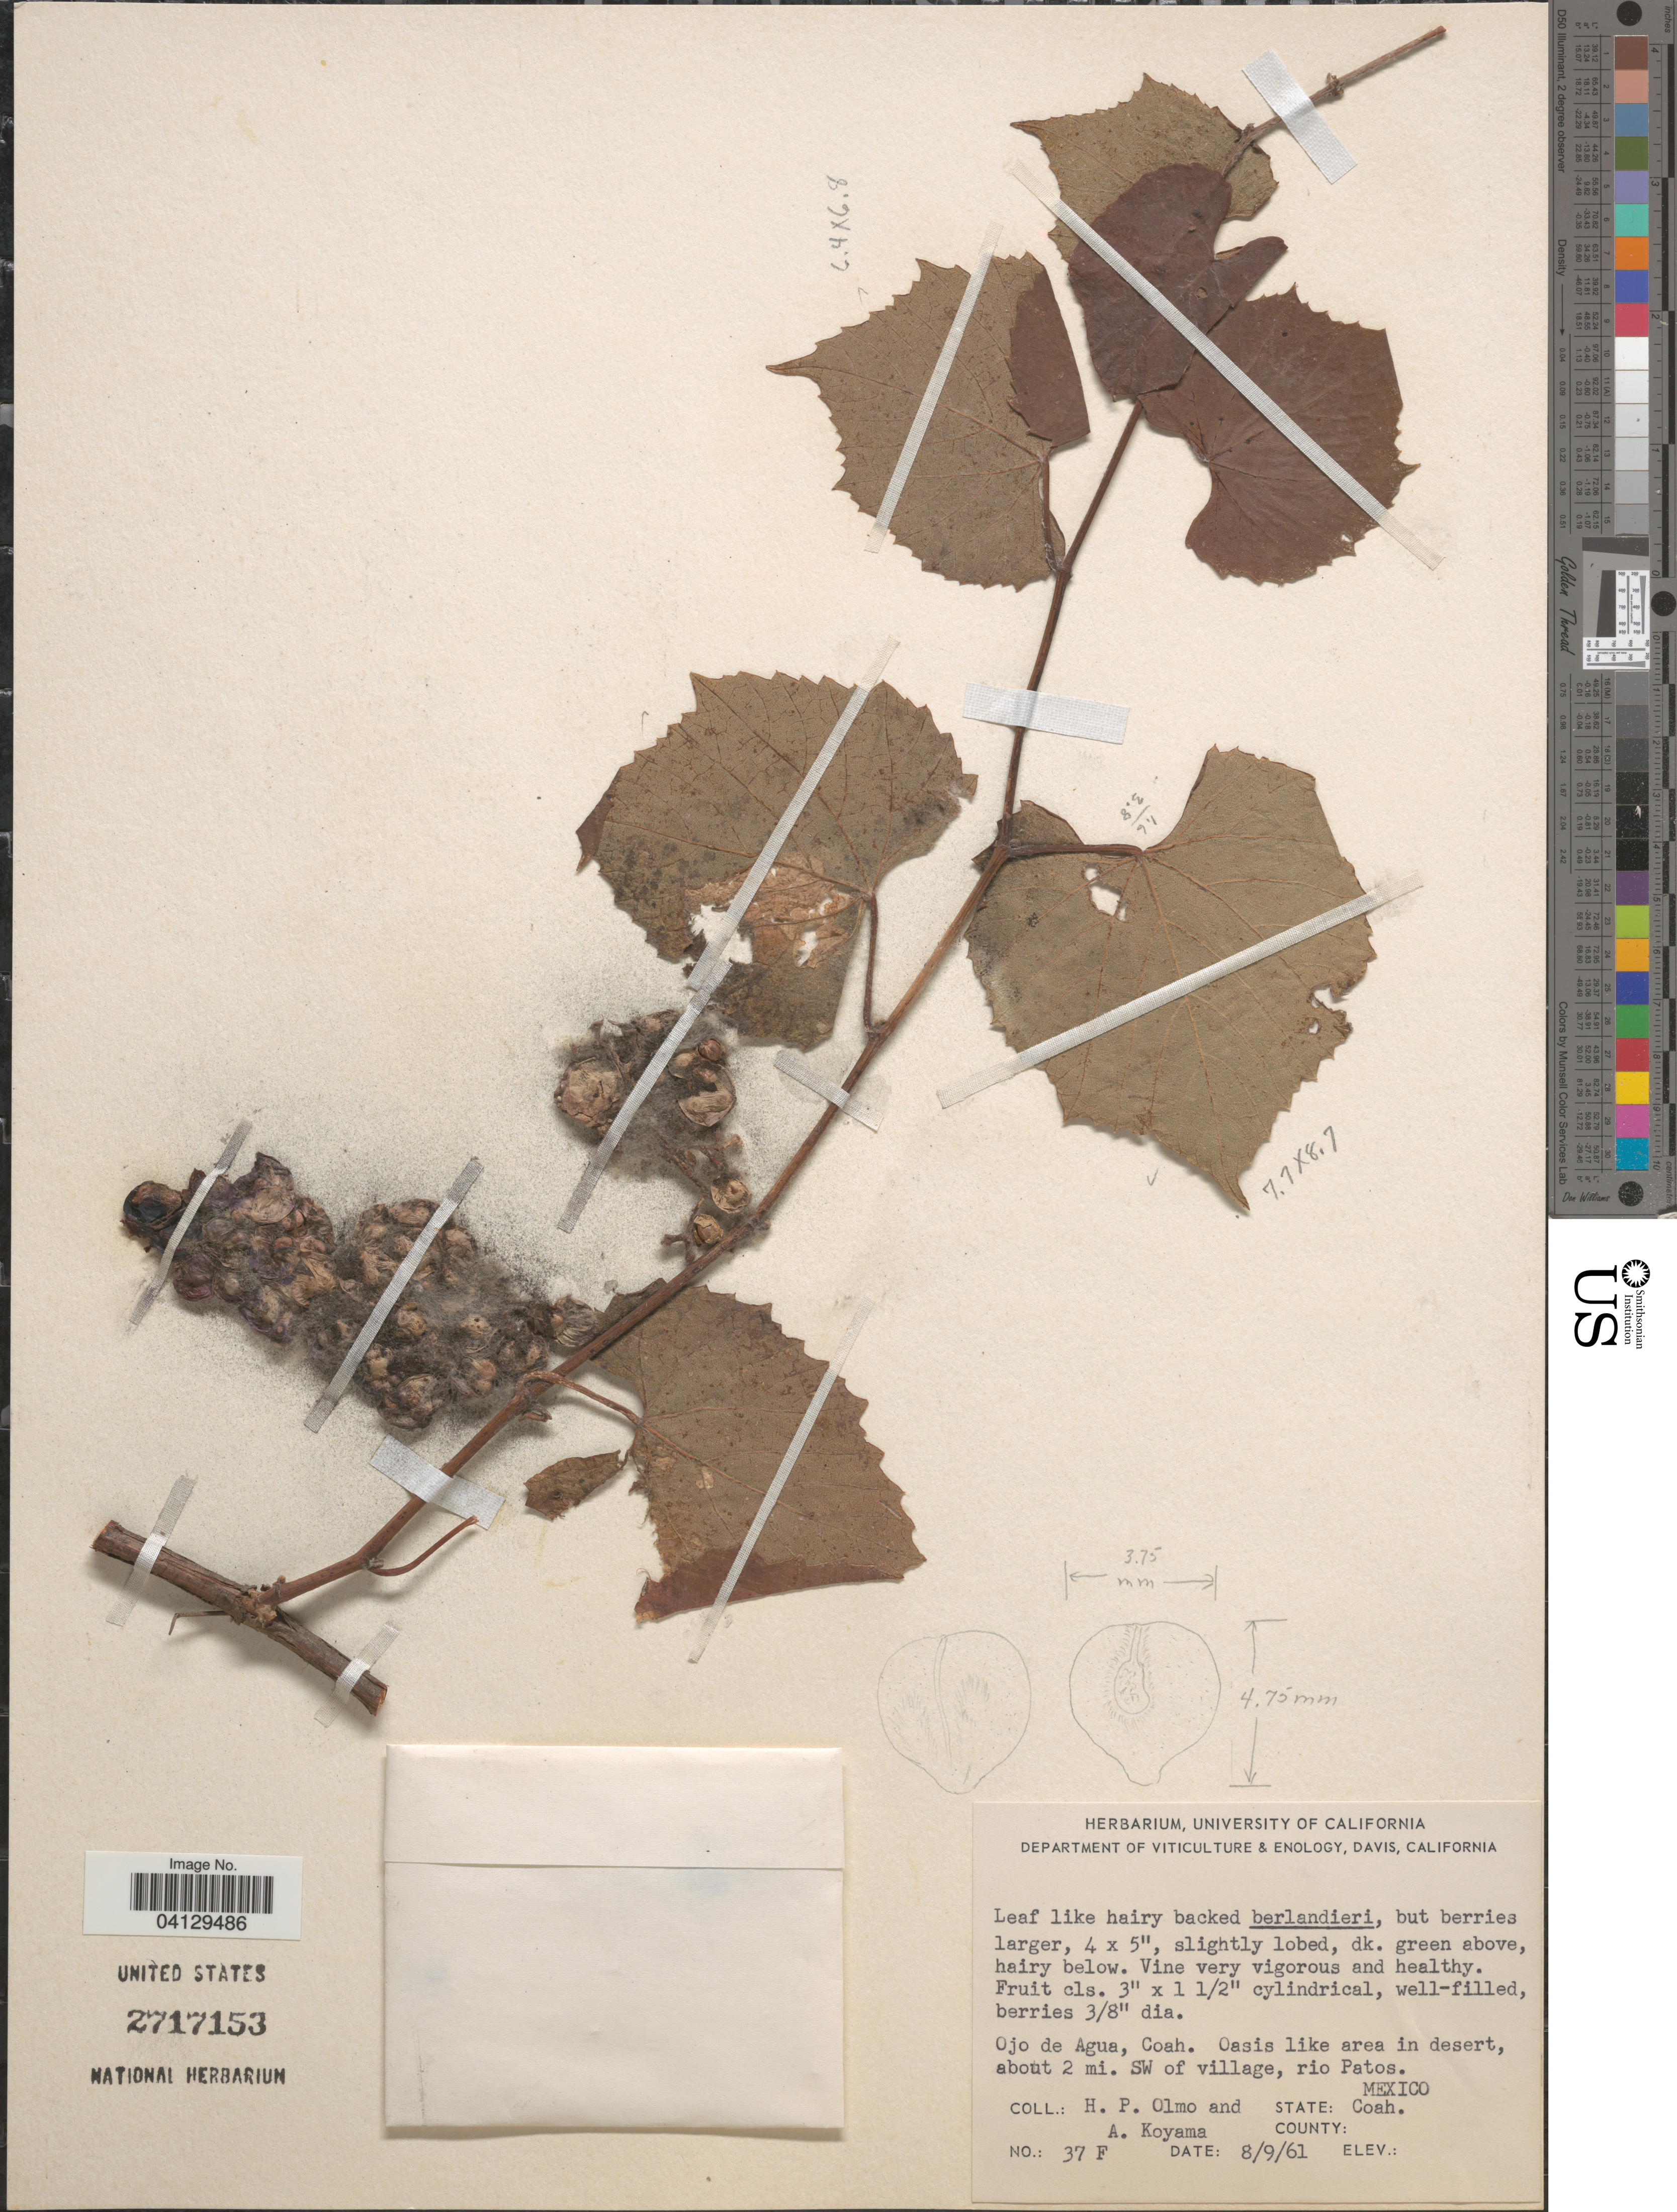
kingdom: Plantae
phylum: Tracheophyta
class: Magnoliopsida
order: Vitales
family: Vitaceae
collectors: H. Olmo & A. Koyama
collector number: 37F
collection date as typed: Transcribed d/m/y: 9/8/61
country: Mexico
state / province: Coahuila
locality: Ojo de Agua. Oasis like area in desert, about 2 mi. SW of village, rio Patos.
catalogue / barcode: US 2717153